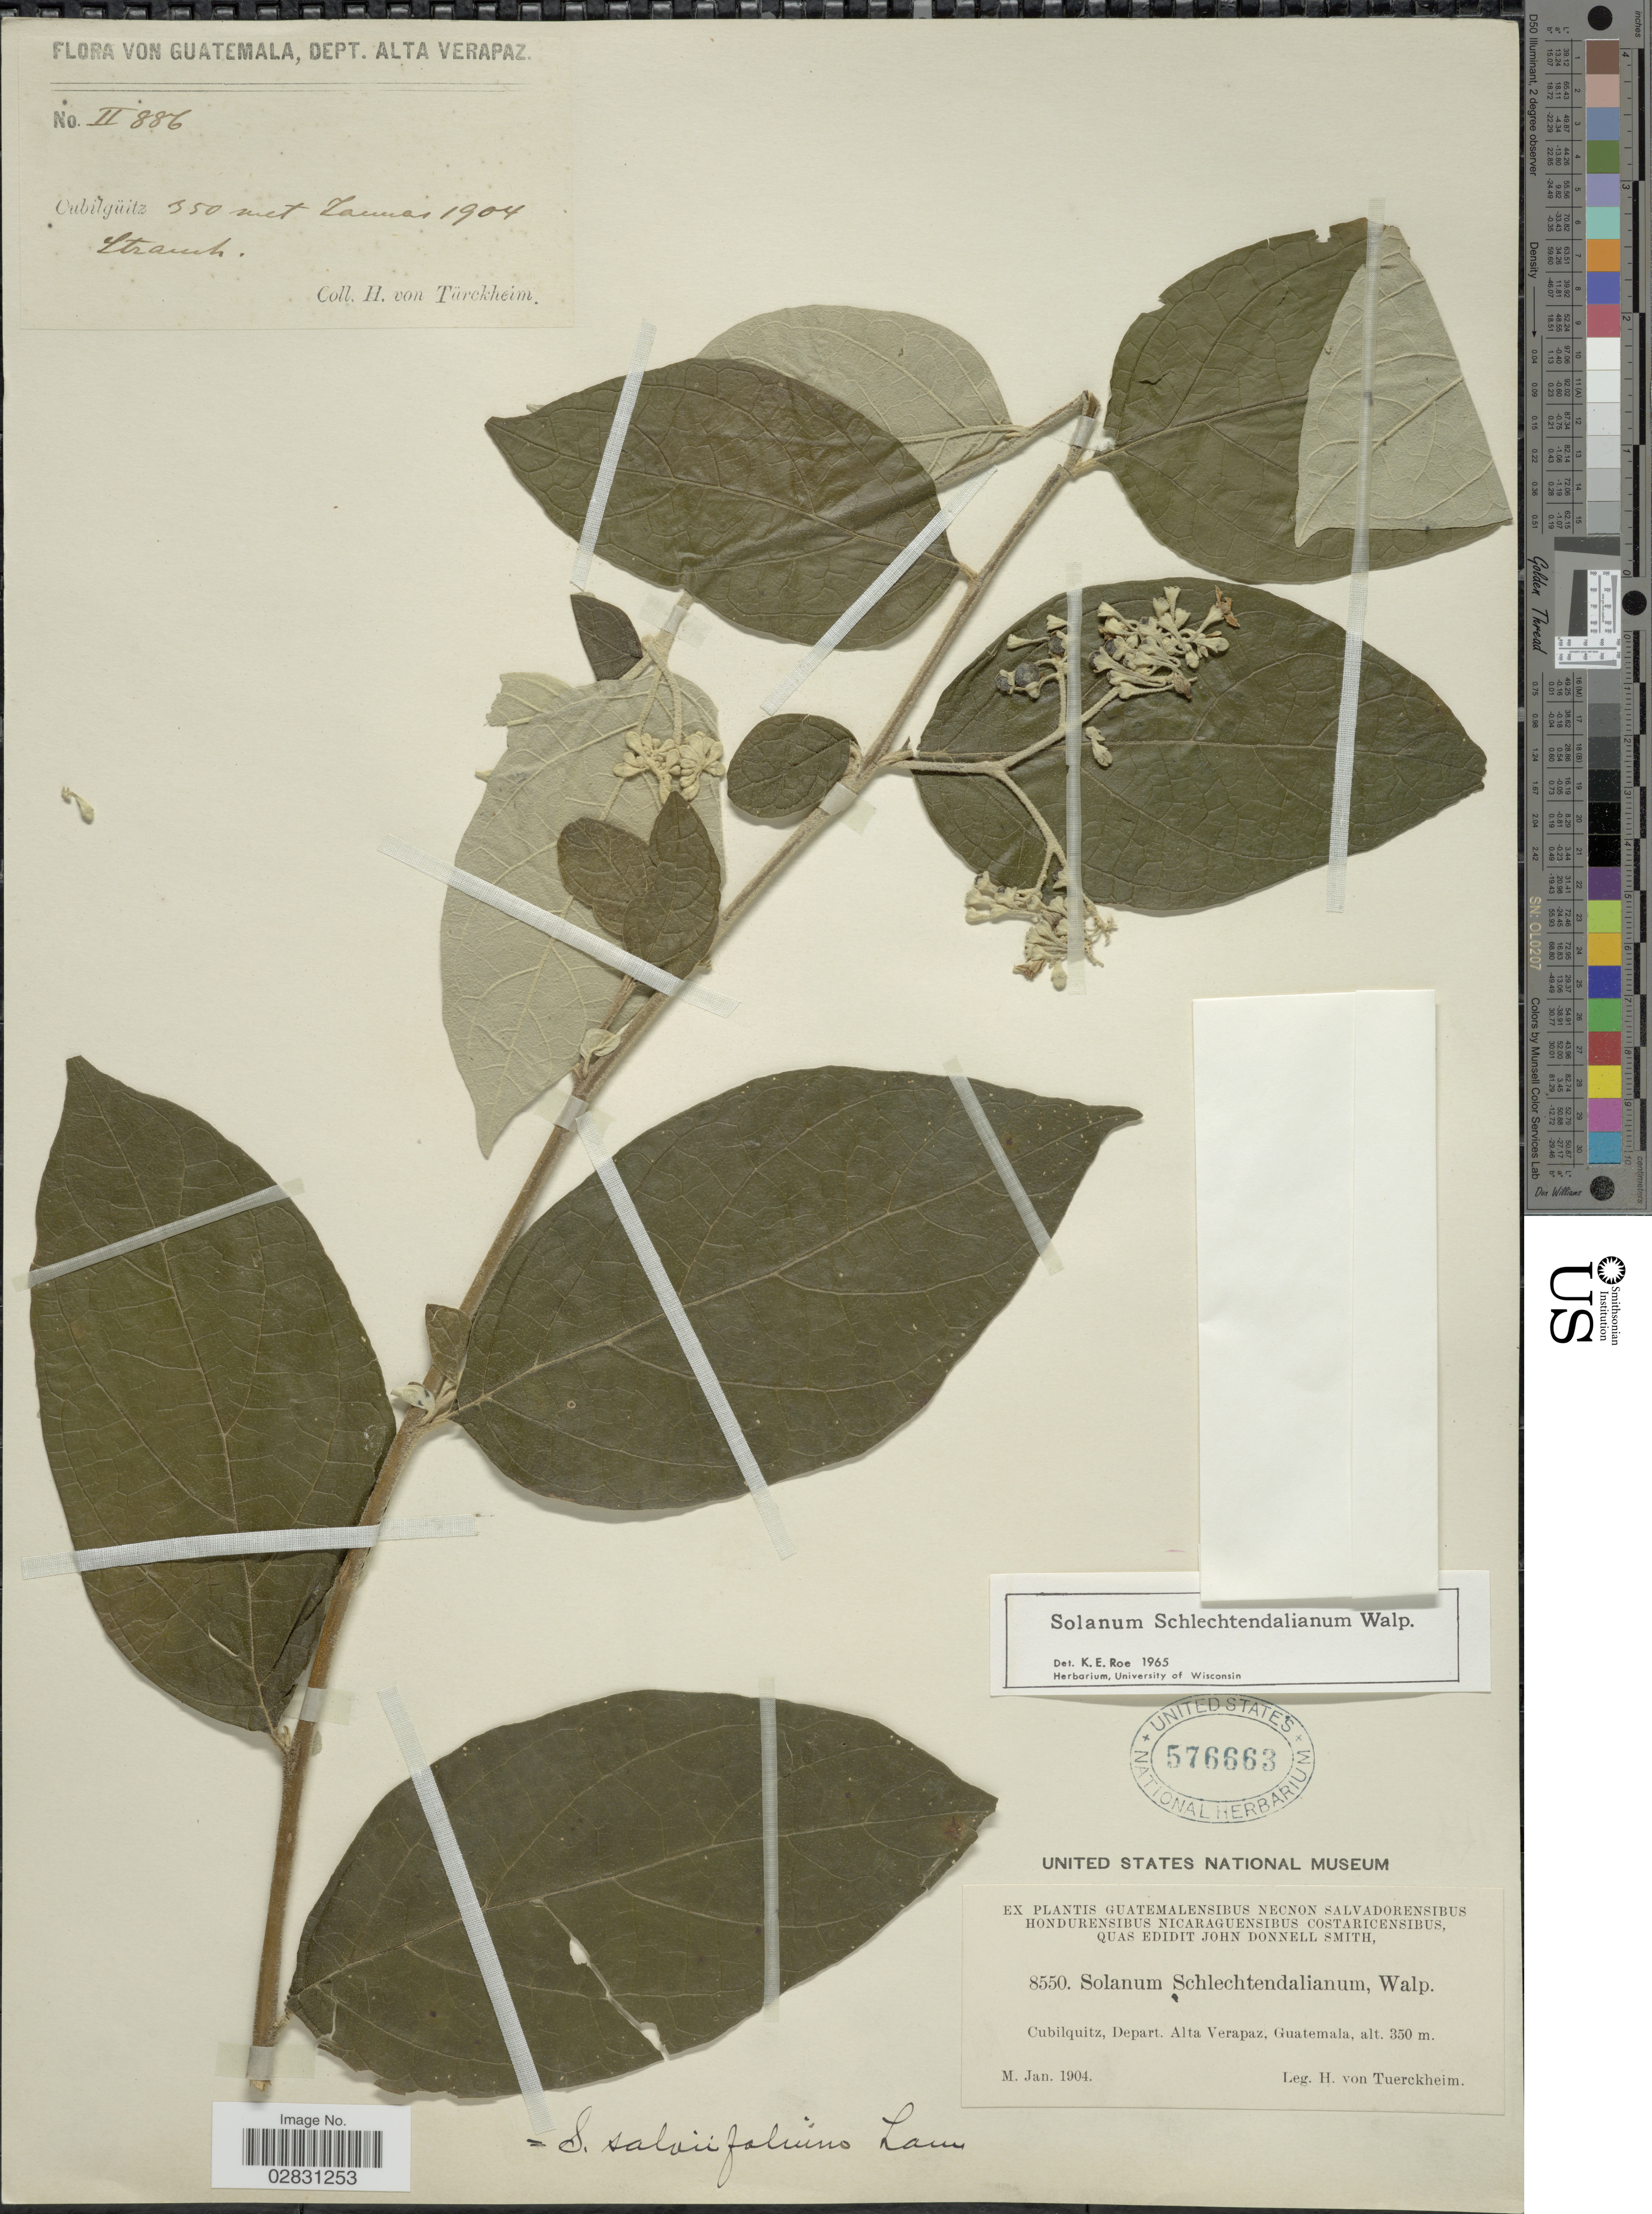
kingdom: Plantae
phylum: Tracheophyta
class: Magnoliopsida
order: Solanales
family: Solanaceae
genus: Solanum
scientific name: Solanum schlechtendalianum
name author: Walp.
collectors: H. von Türckheim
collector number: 8550/II886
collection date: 1904-01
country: Guatemala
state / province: Alta Verapaz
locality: Cubilquitz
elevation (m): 350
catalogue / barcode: US 576663